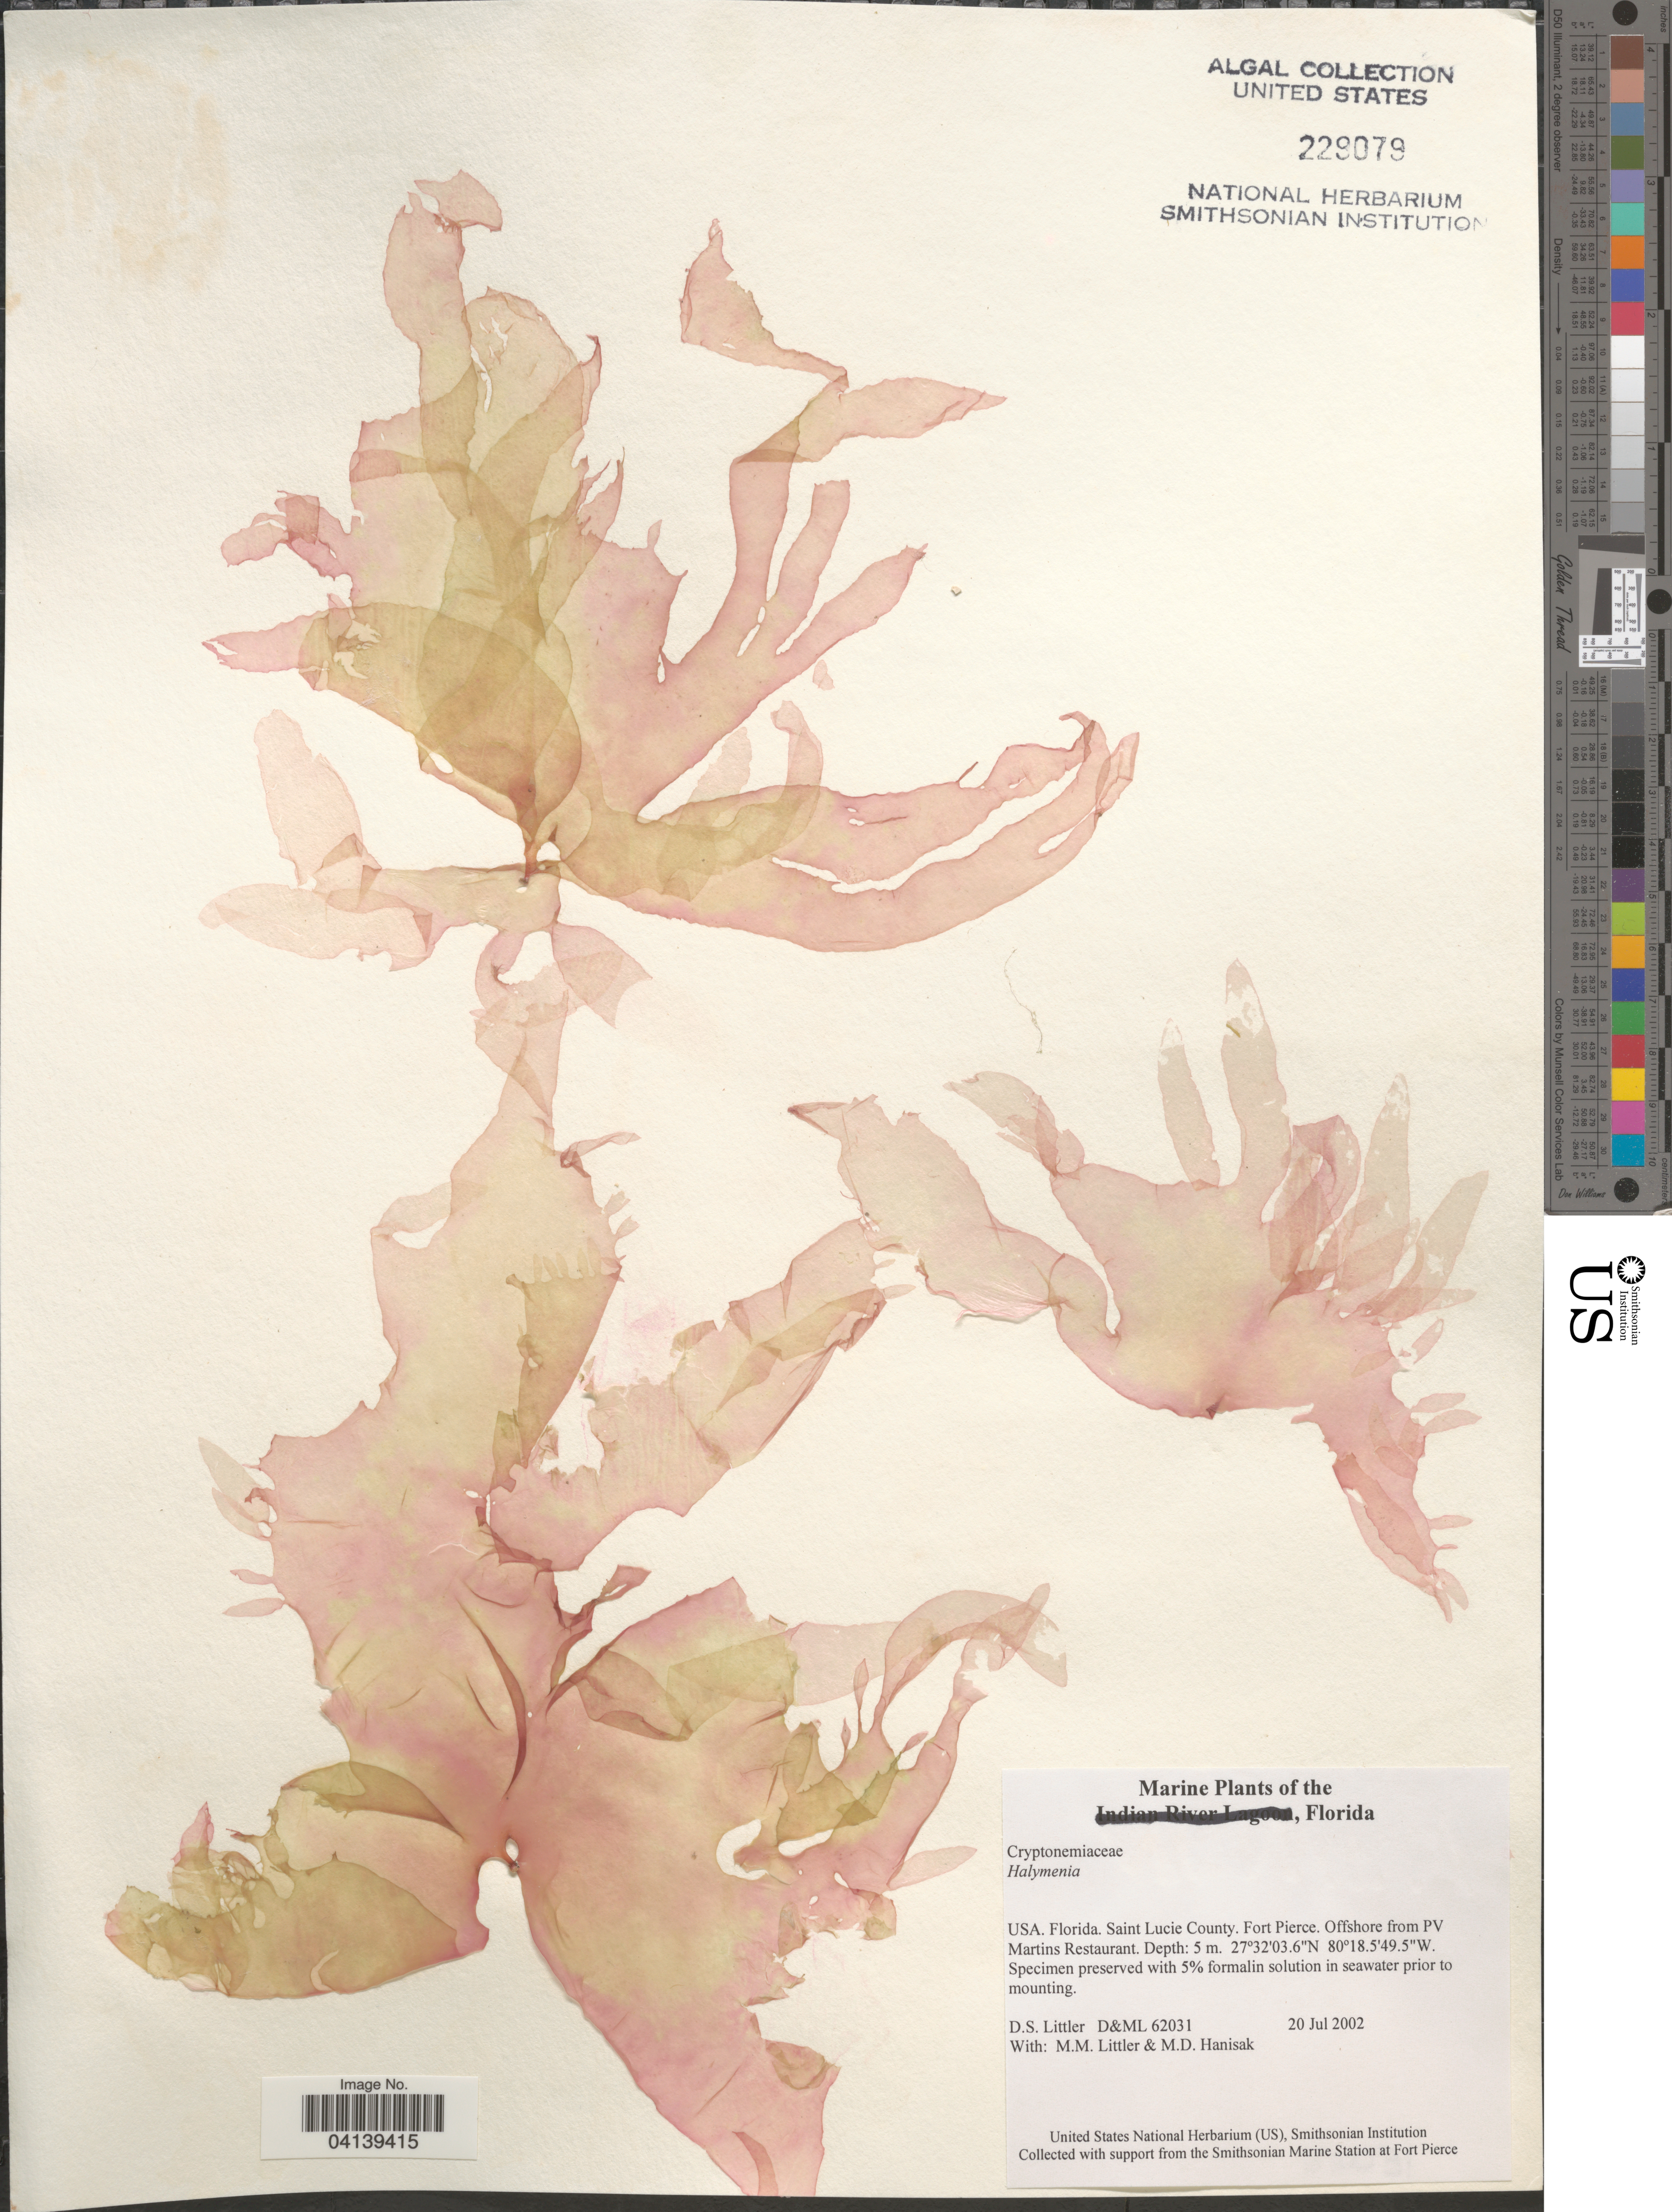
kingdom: Plantae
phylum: Rhodophyta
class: Florideophyceae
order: Halymeniales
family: Halymeniaceae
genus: Halymenia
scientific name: Halymenia sp.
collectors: D. S. Littler & M. Hanisak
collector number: D&ML62031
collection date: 2002-07-20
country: United States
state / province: Florida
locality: Saint Lucie County. Fort Pierce. Offshore from PV Martins Restaurant.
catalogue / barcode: US 229079